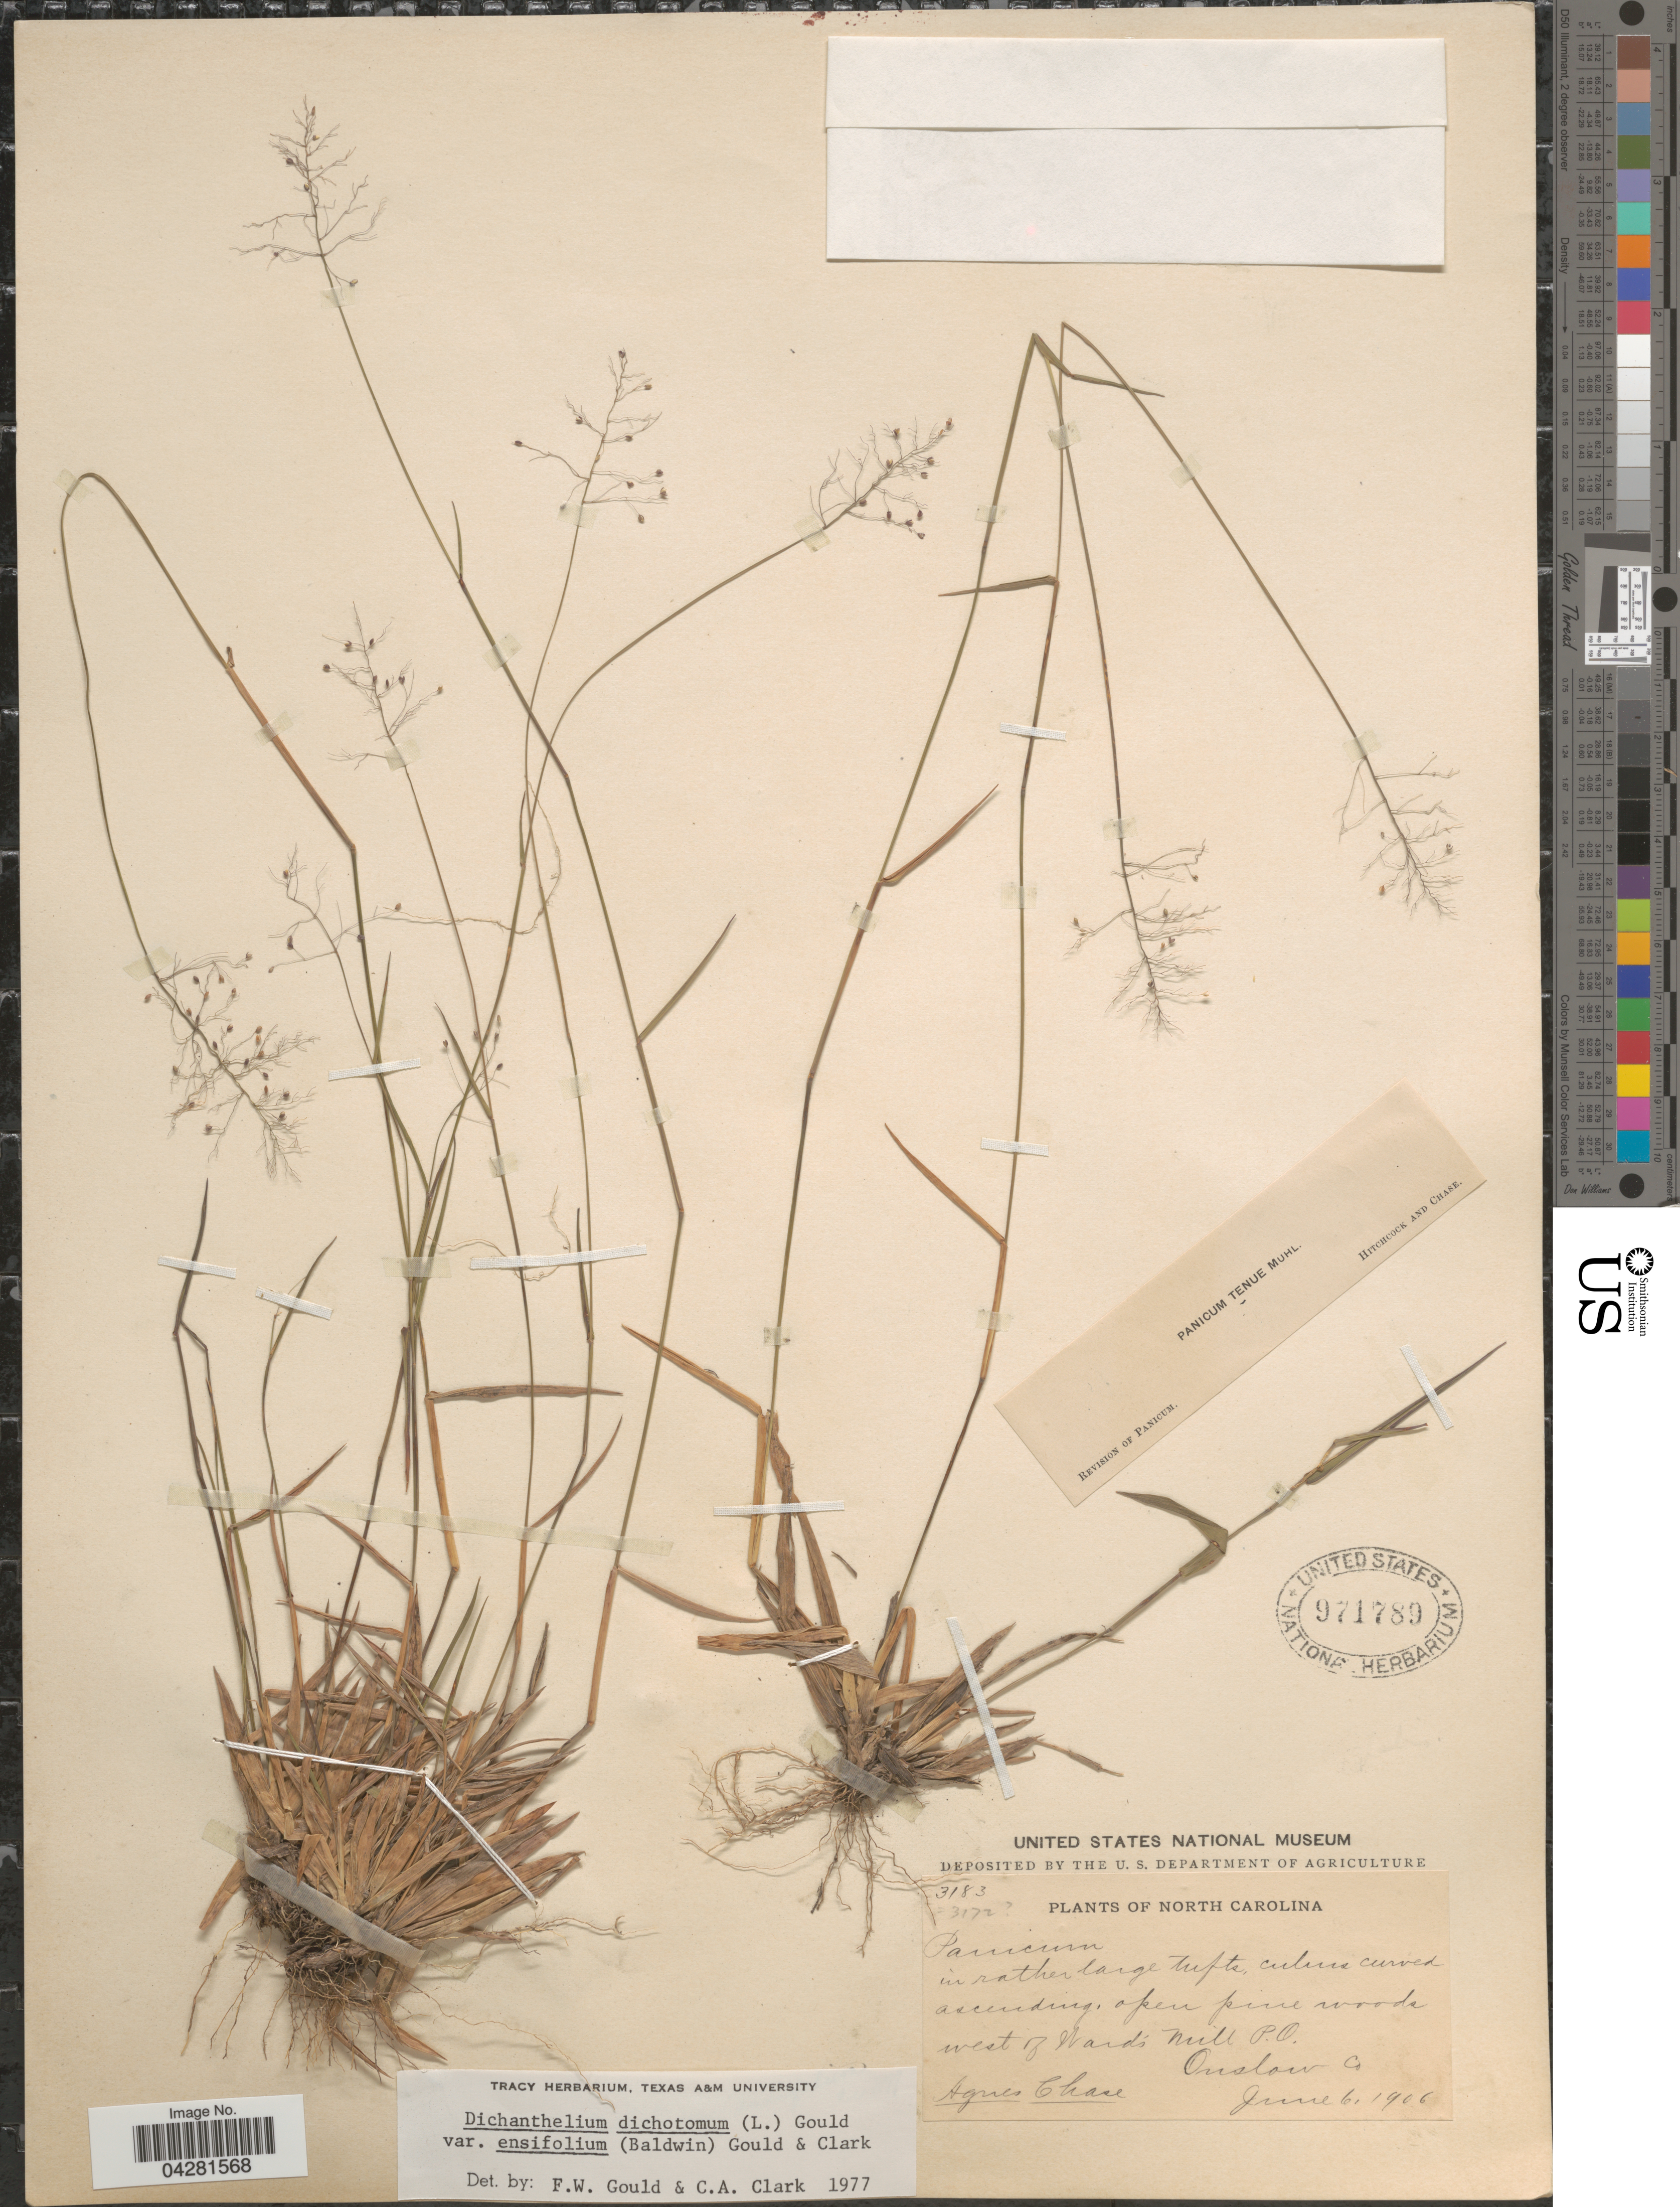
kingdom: Plantae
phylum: Tracheophyta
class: Liliopsida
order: Poales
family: Poaceae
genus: Dichanthelium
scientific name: Dichanthelium ensifolium var. ensifolium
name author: (Baldwin ex Elliot) Gould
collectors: A. Chase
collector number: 3183/3172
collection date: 1906-06-06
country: United States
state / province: North Carolina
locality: Open pine woods west of Ward's Mill P.O. Onslow Co.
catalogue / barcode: US 971789